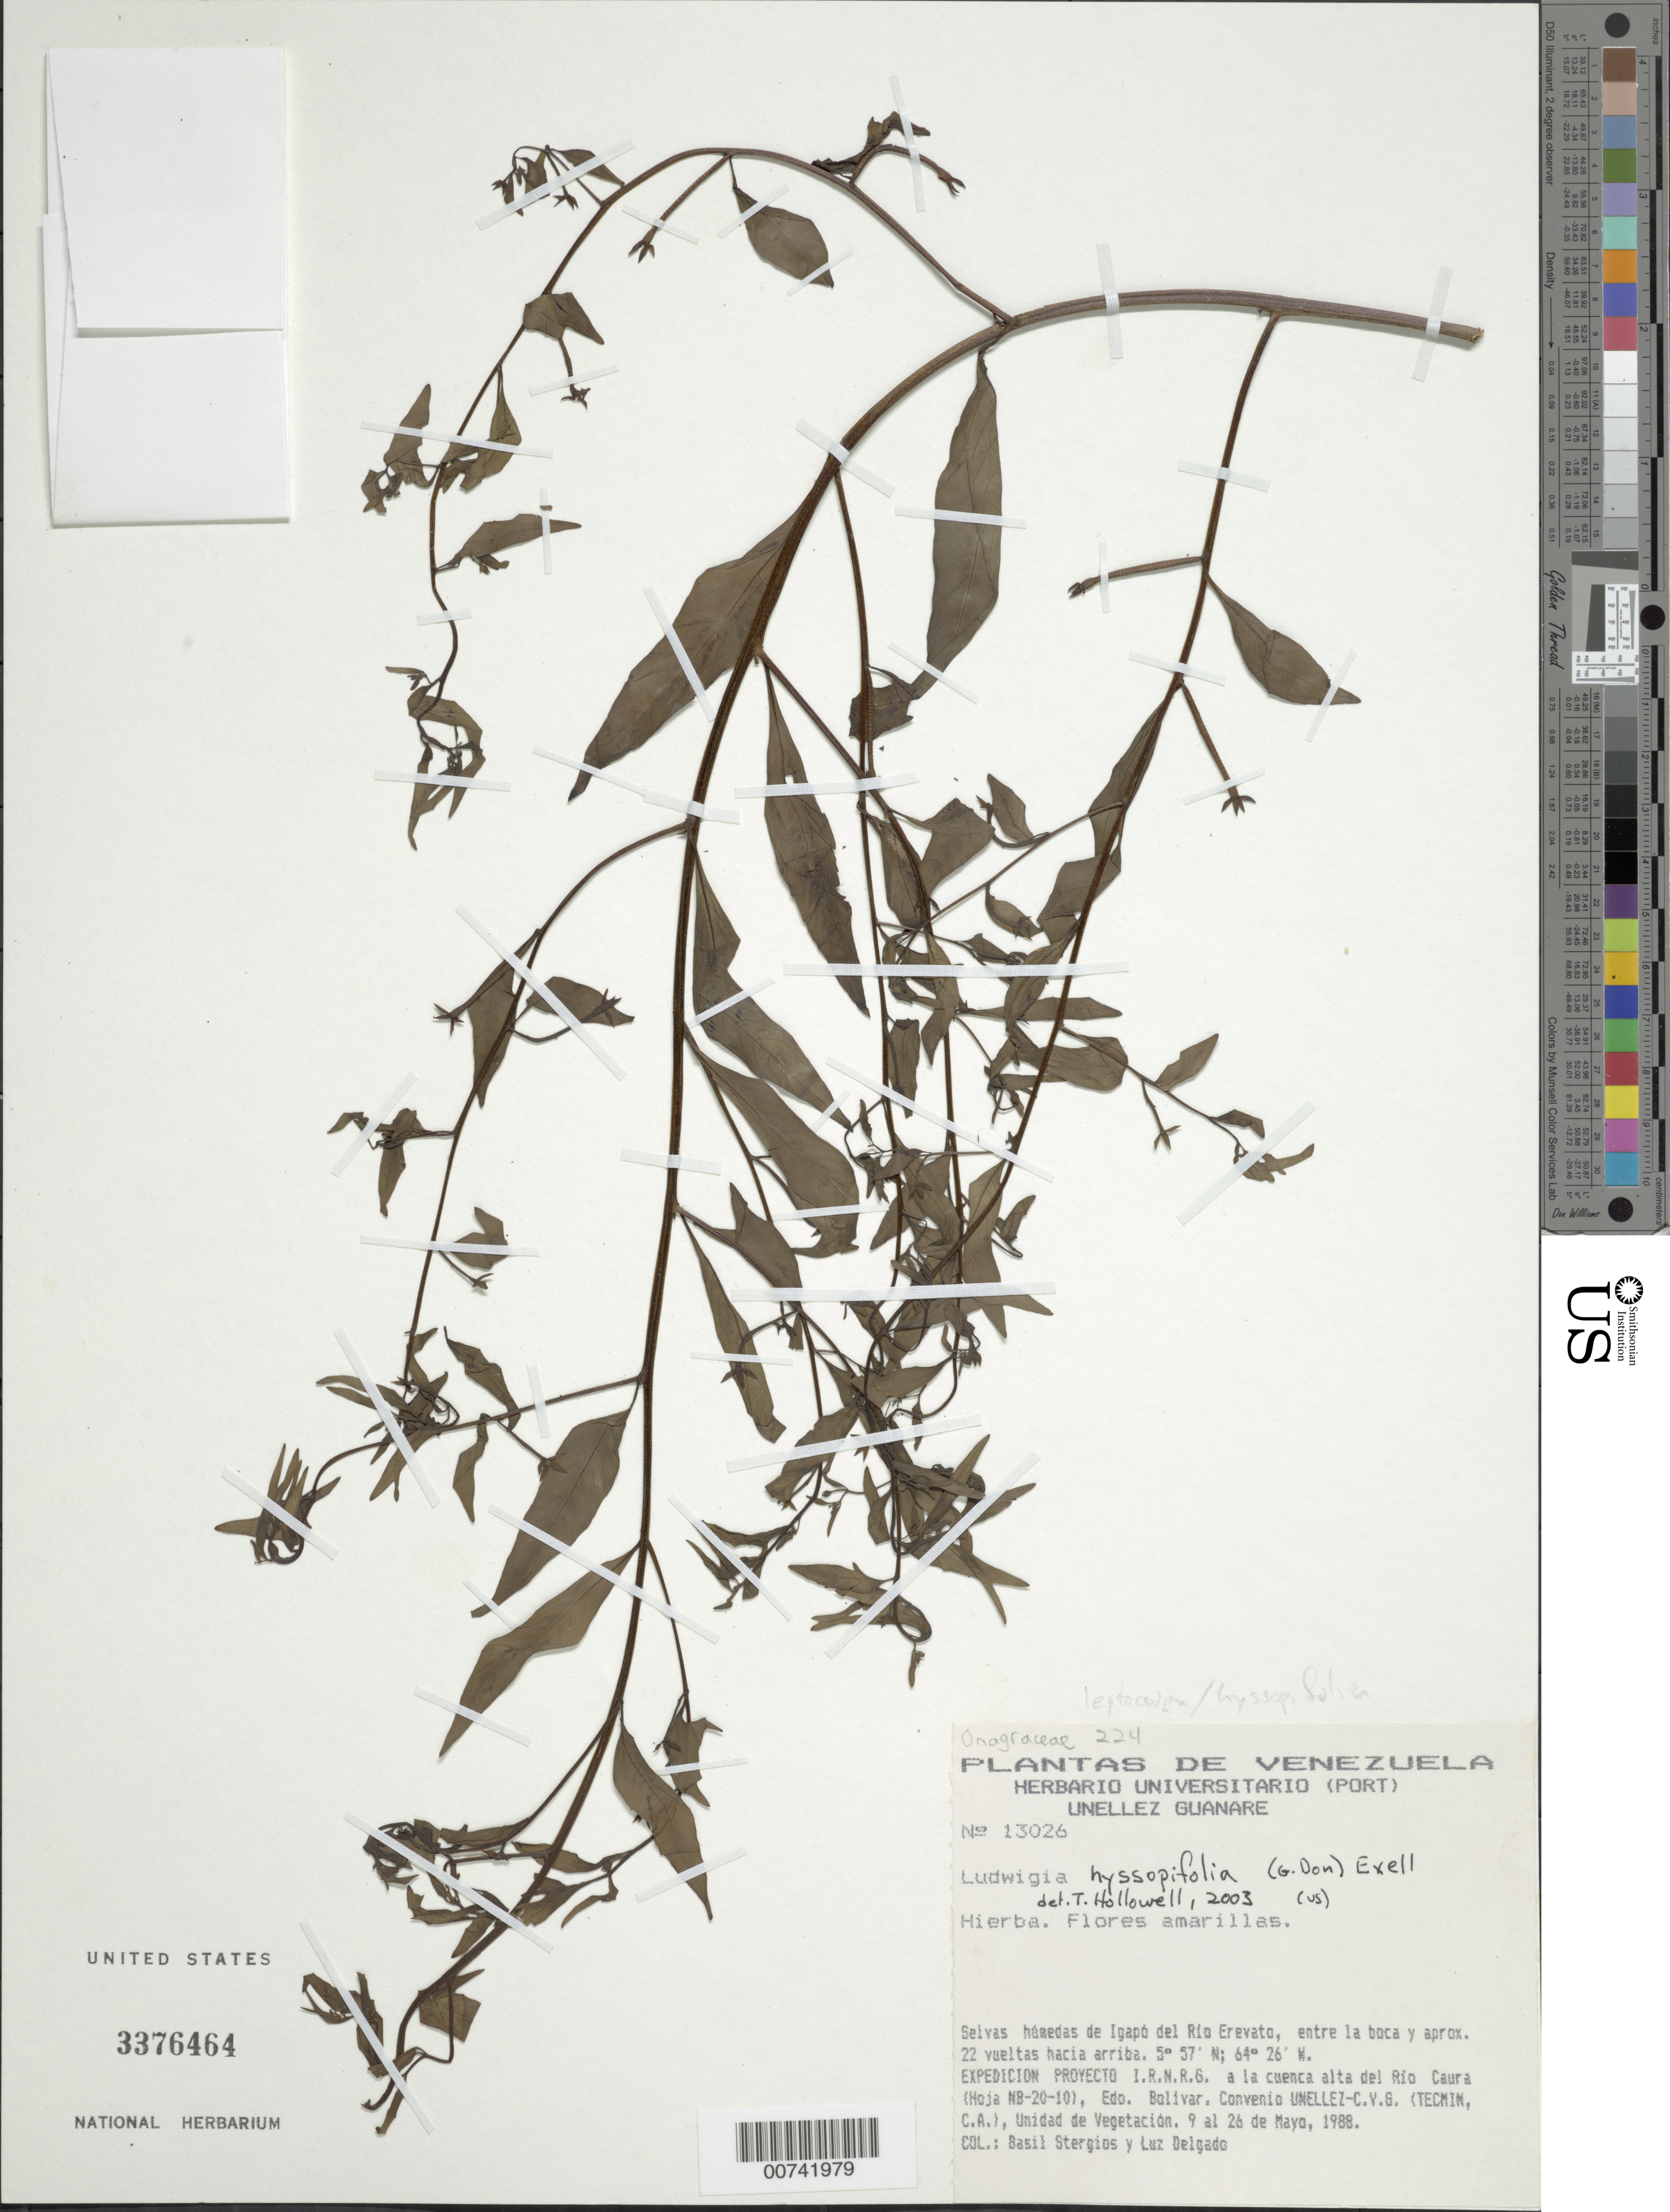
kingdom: Plantae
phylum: Tracheophyta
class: Magnoliopsida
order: Myrtales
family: Onagraceae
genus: Ludwigia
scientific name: Ludwigia hyssopifolia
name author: (G. Don) Exell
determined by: Hollowell, T. H., (BOT), Smithsonian Institution - National Museum of Natural History (UNITED STATES)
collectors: B. G. Stergios & L. Delgado V.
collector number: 13026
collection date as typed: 9-May-88 to 26-May-88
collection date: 1988-05-09/1988-05-26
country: Venezuela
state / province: Bolívar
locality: Igapó del río Erevato, entre la boca y aprox. 22 vueltas hacia arriba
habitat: Selvas húmedas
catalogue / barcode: US 3376464